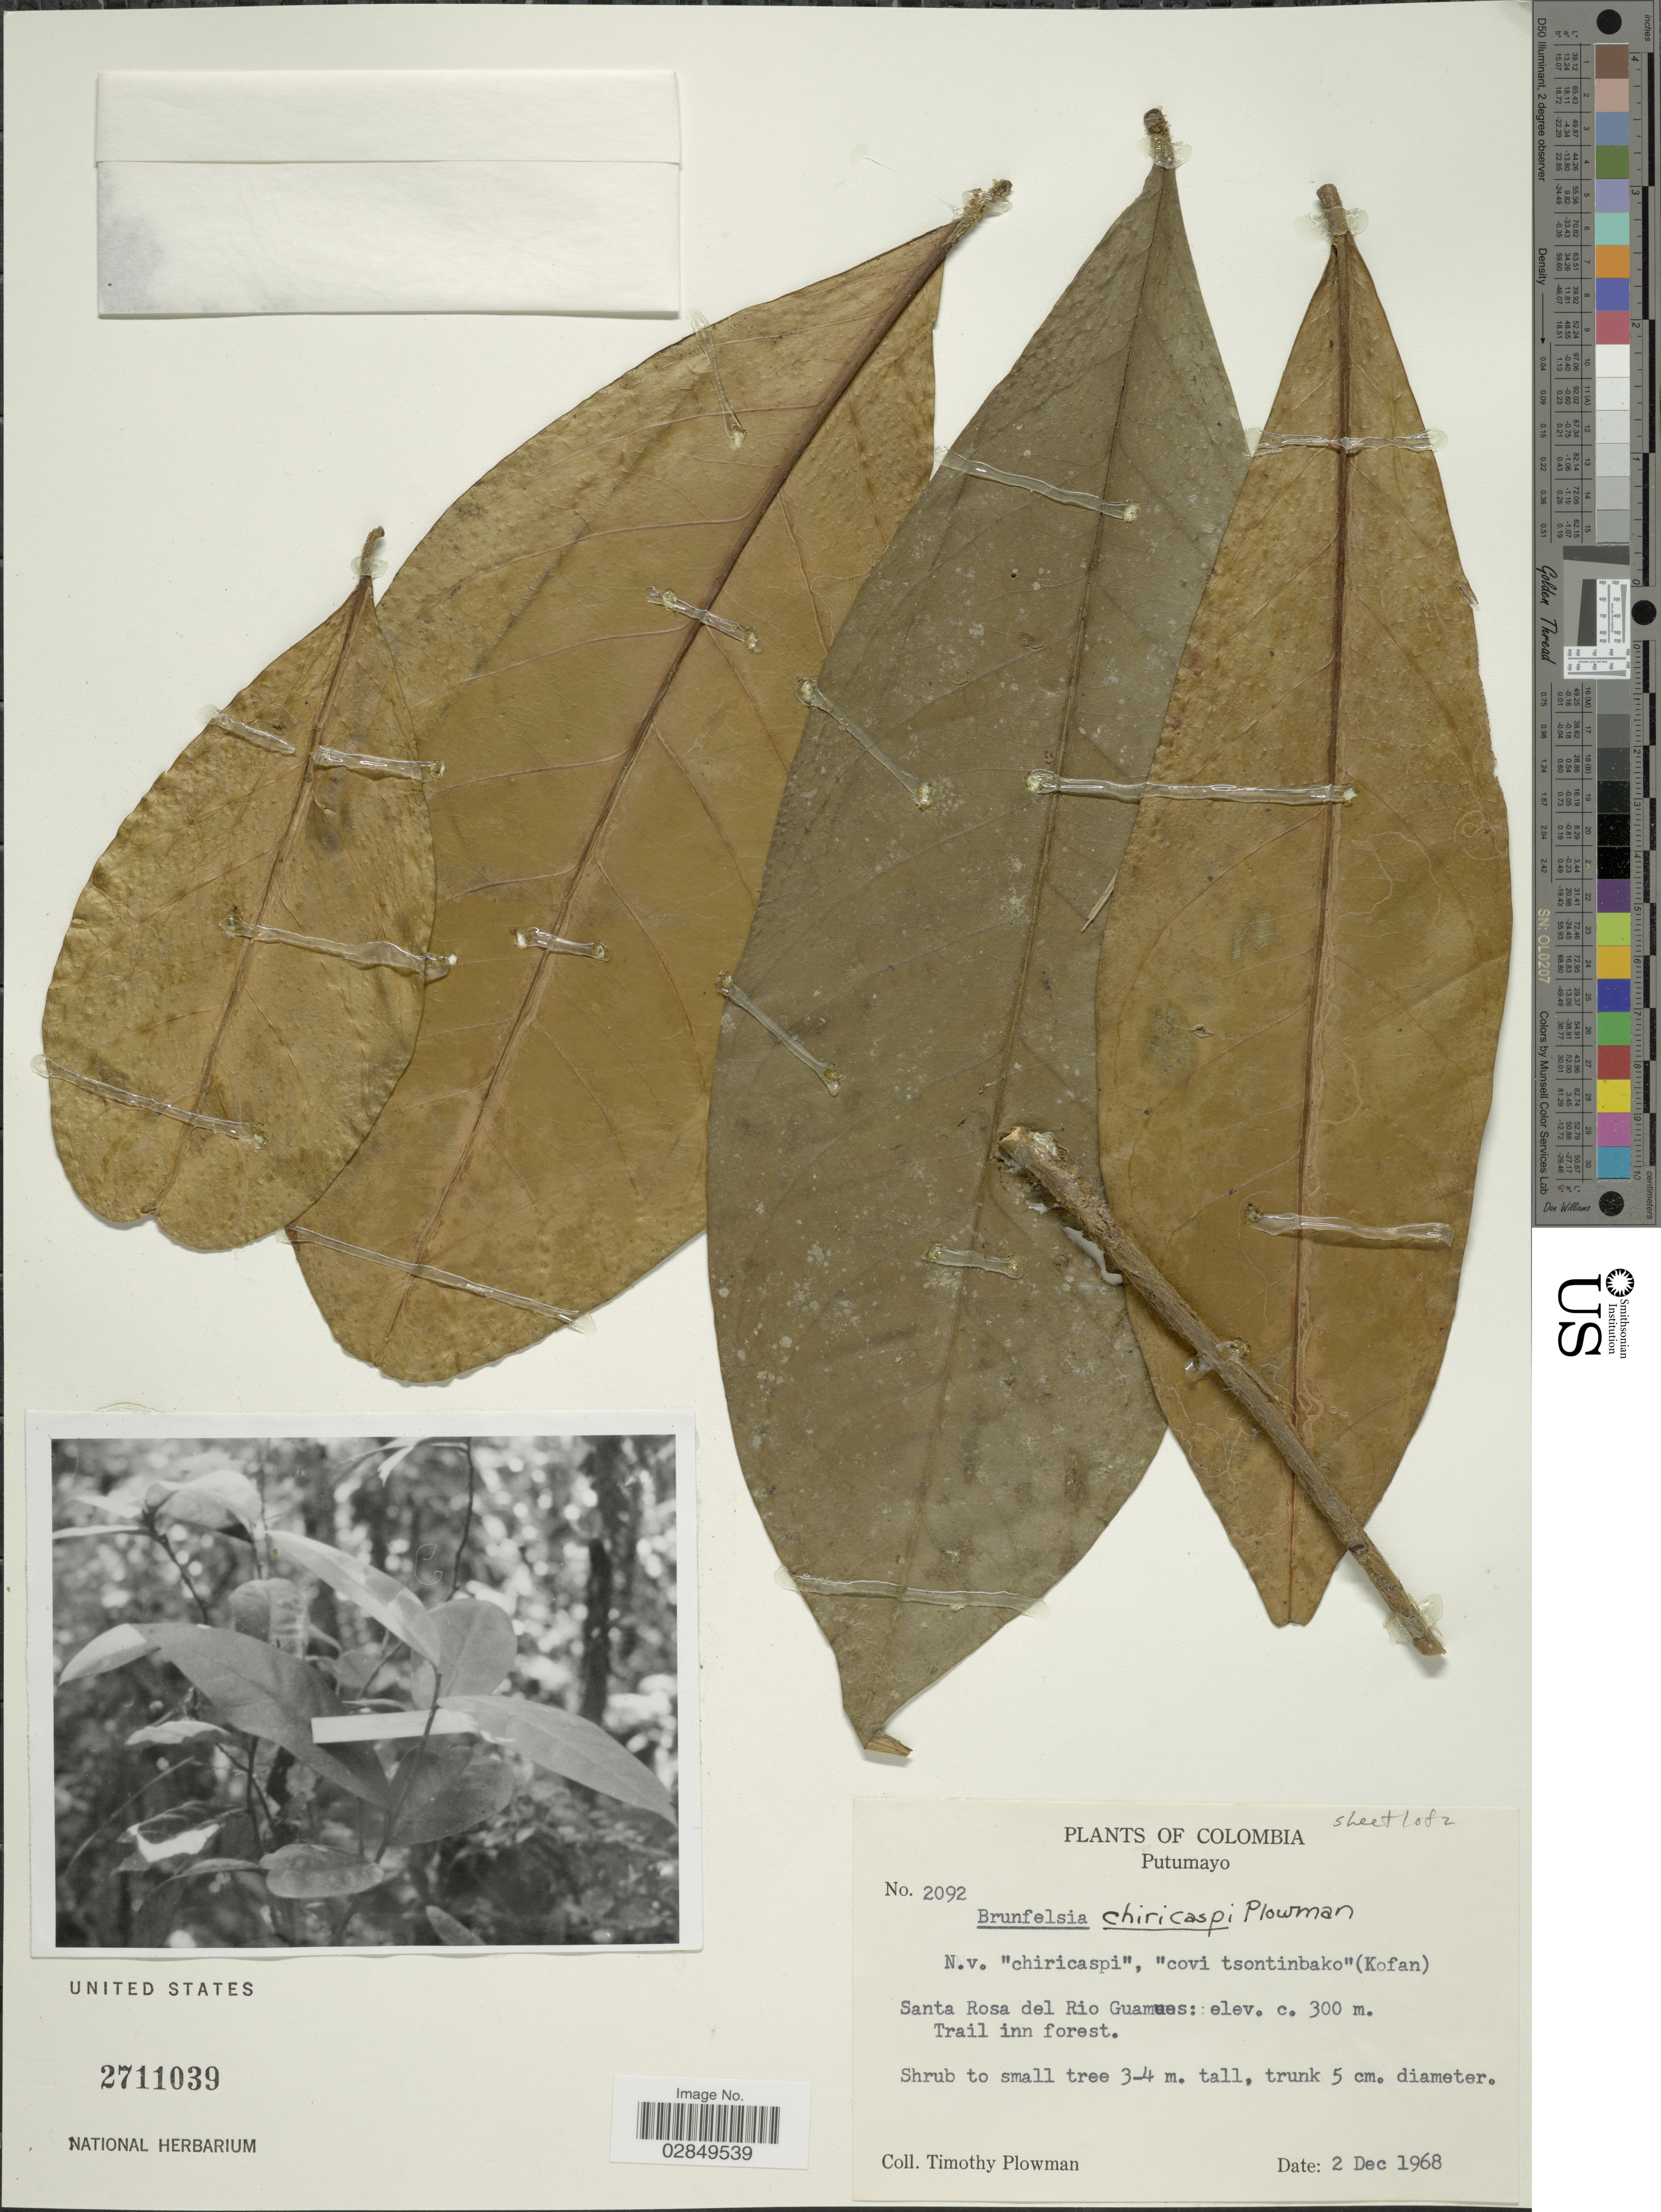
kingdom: Plantae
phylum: Tracheophyta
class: Magnoliopsida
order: Solanales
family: Solanaceae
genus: Brunfelsia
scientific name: Brunfelsia chiricaspi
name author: Plowman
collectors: T. Plowman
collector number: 2092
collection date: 1968-12-02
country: Colombia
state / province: Putumayo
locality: Santa Rosa del Rio Guamues, Trail inn forest.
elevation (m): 300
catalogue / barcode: US 2711039